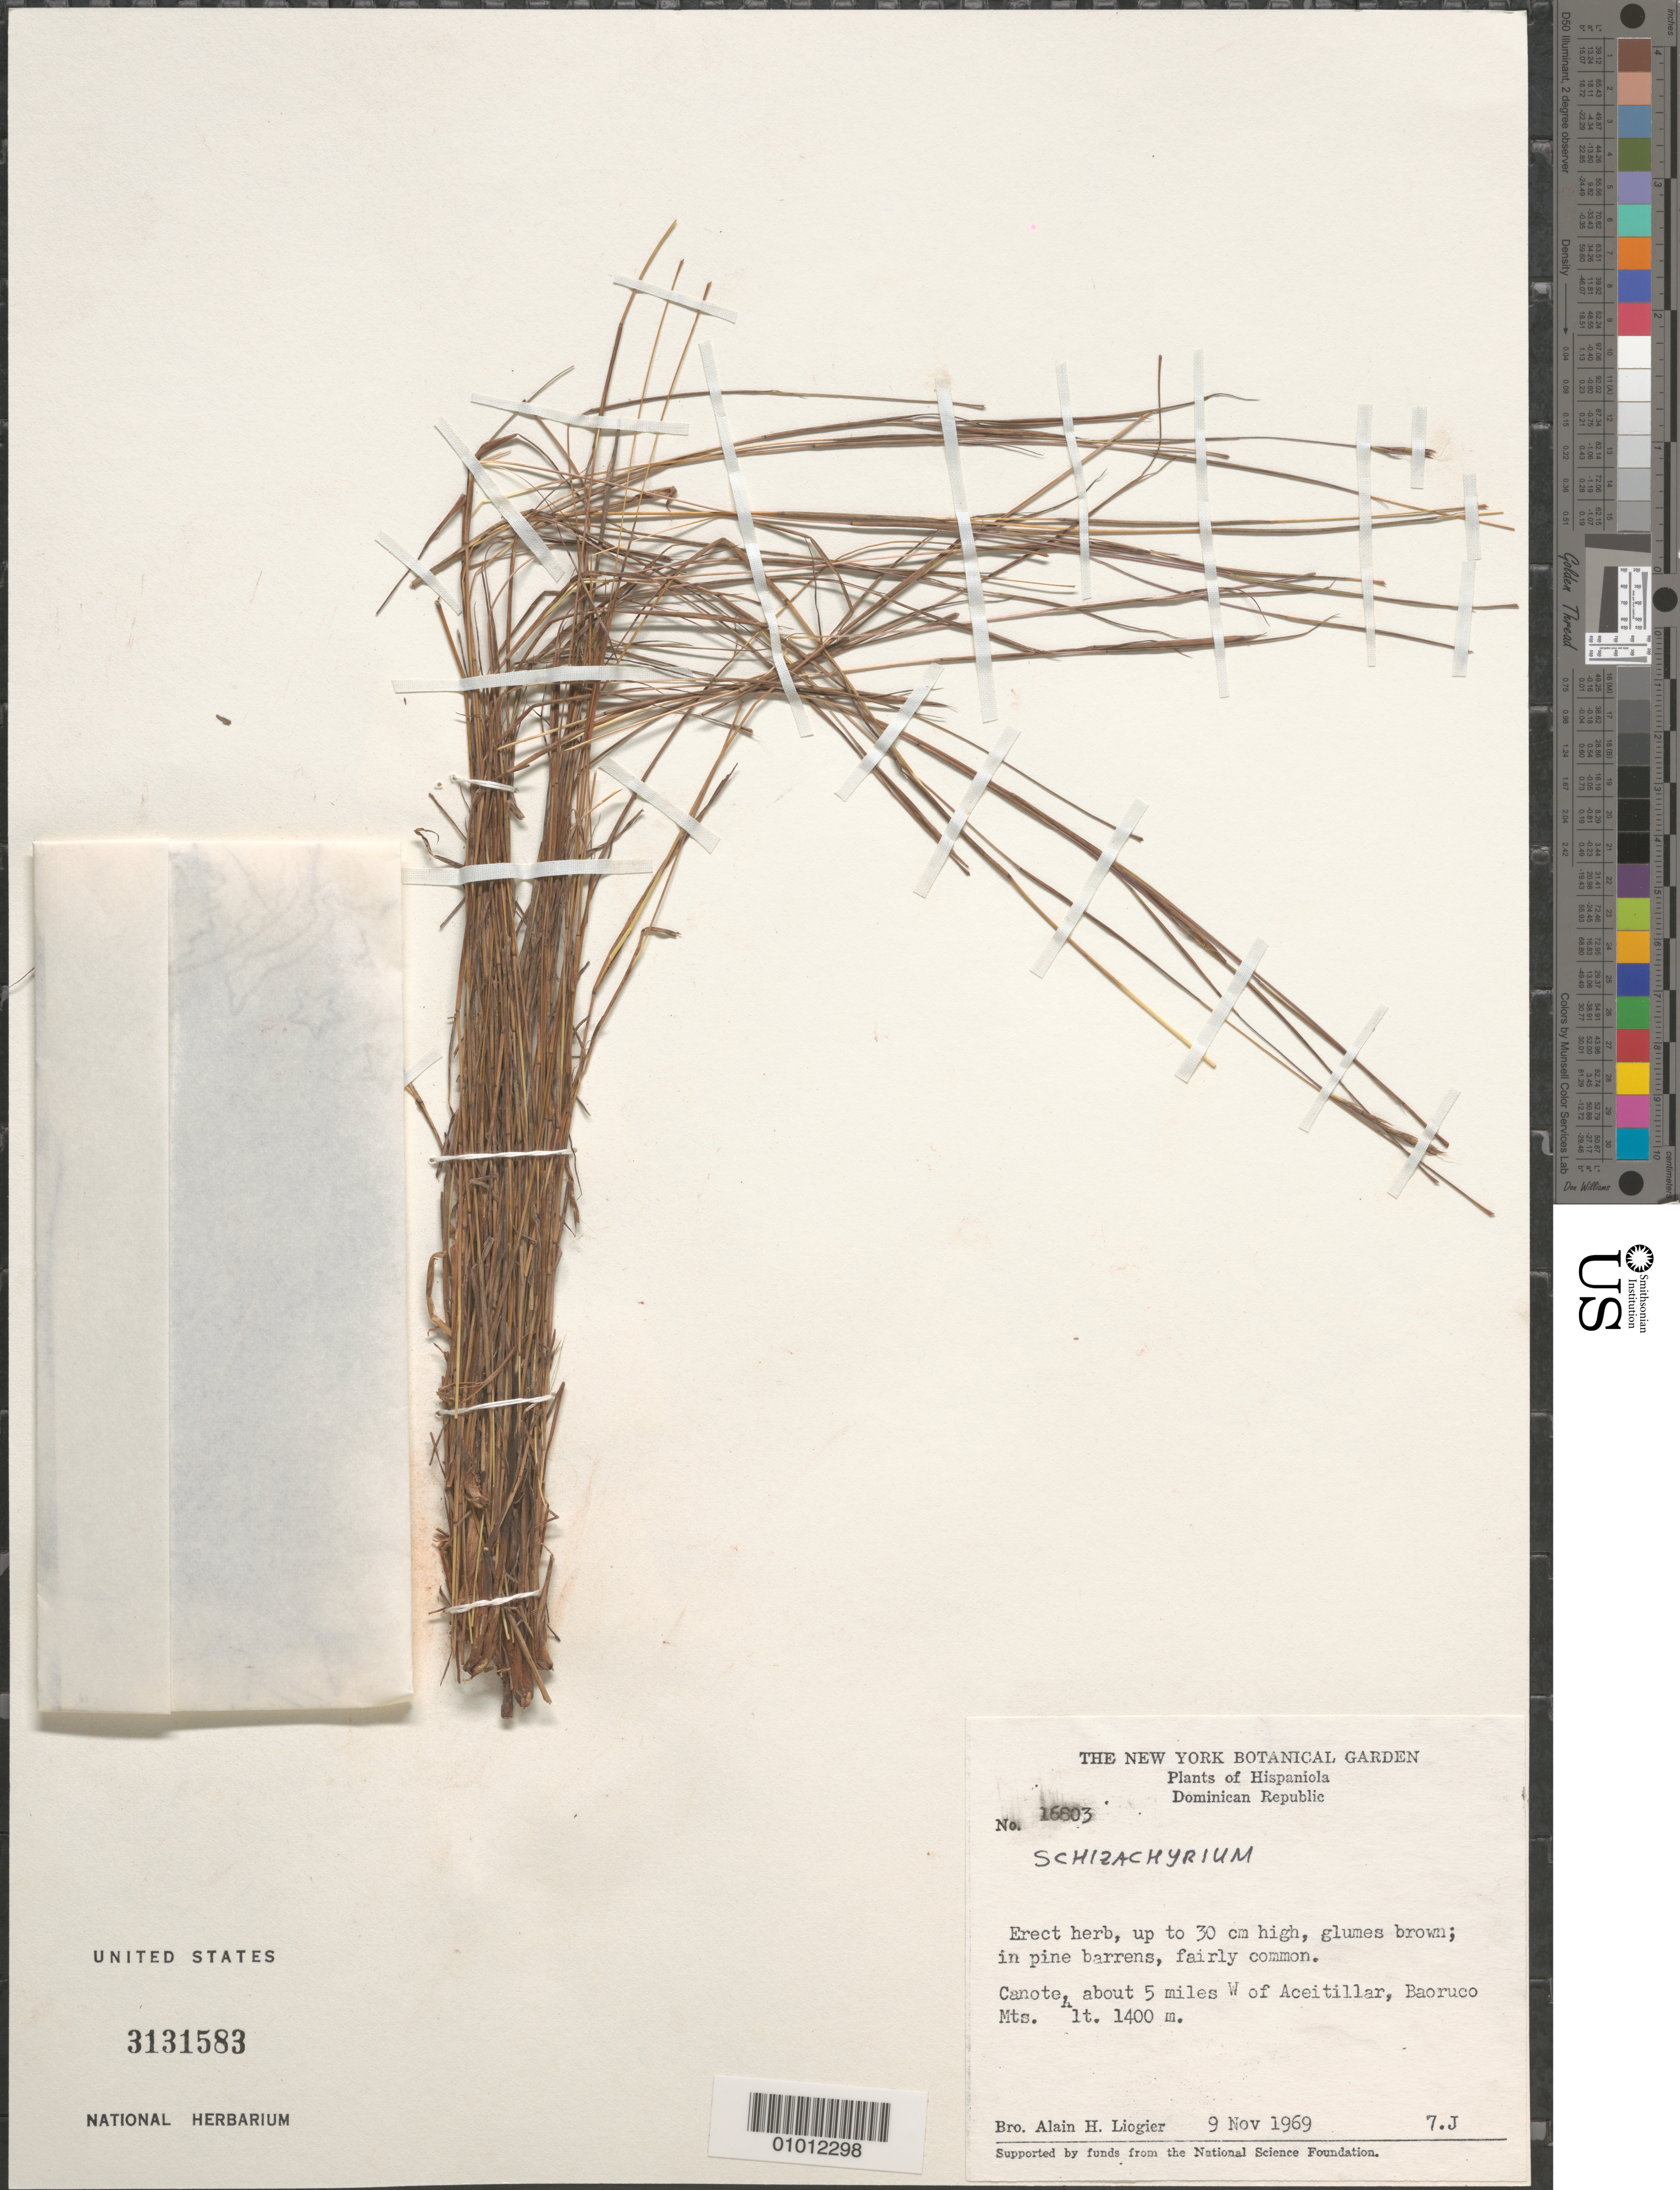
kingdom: Plantae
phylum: Tracheophyta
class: Liliopsida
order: Poales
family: Poaceae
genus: Schizachyrium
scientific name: Schizachyrium sp.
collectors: A. H. Liogier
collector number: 16803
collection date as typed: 09 Oct 1969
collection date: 1969-10-09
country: Dominican Republic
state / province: Pedernales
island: Hispaniola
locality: Canote, ca. 5 mi. W of Aceitillar, Baoruco Mts.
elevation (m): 1400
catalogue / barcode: US 3131583